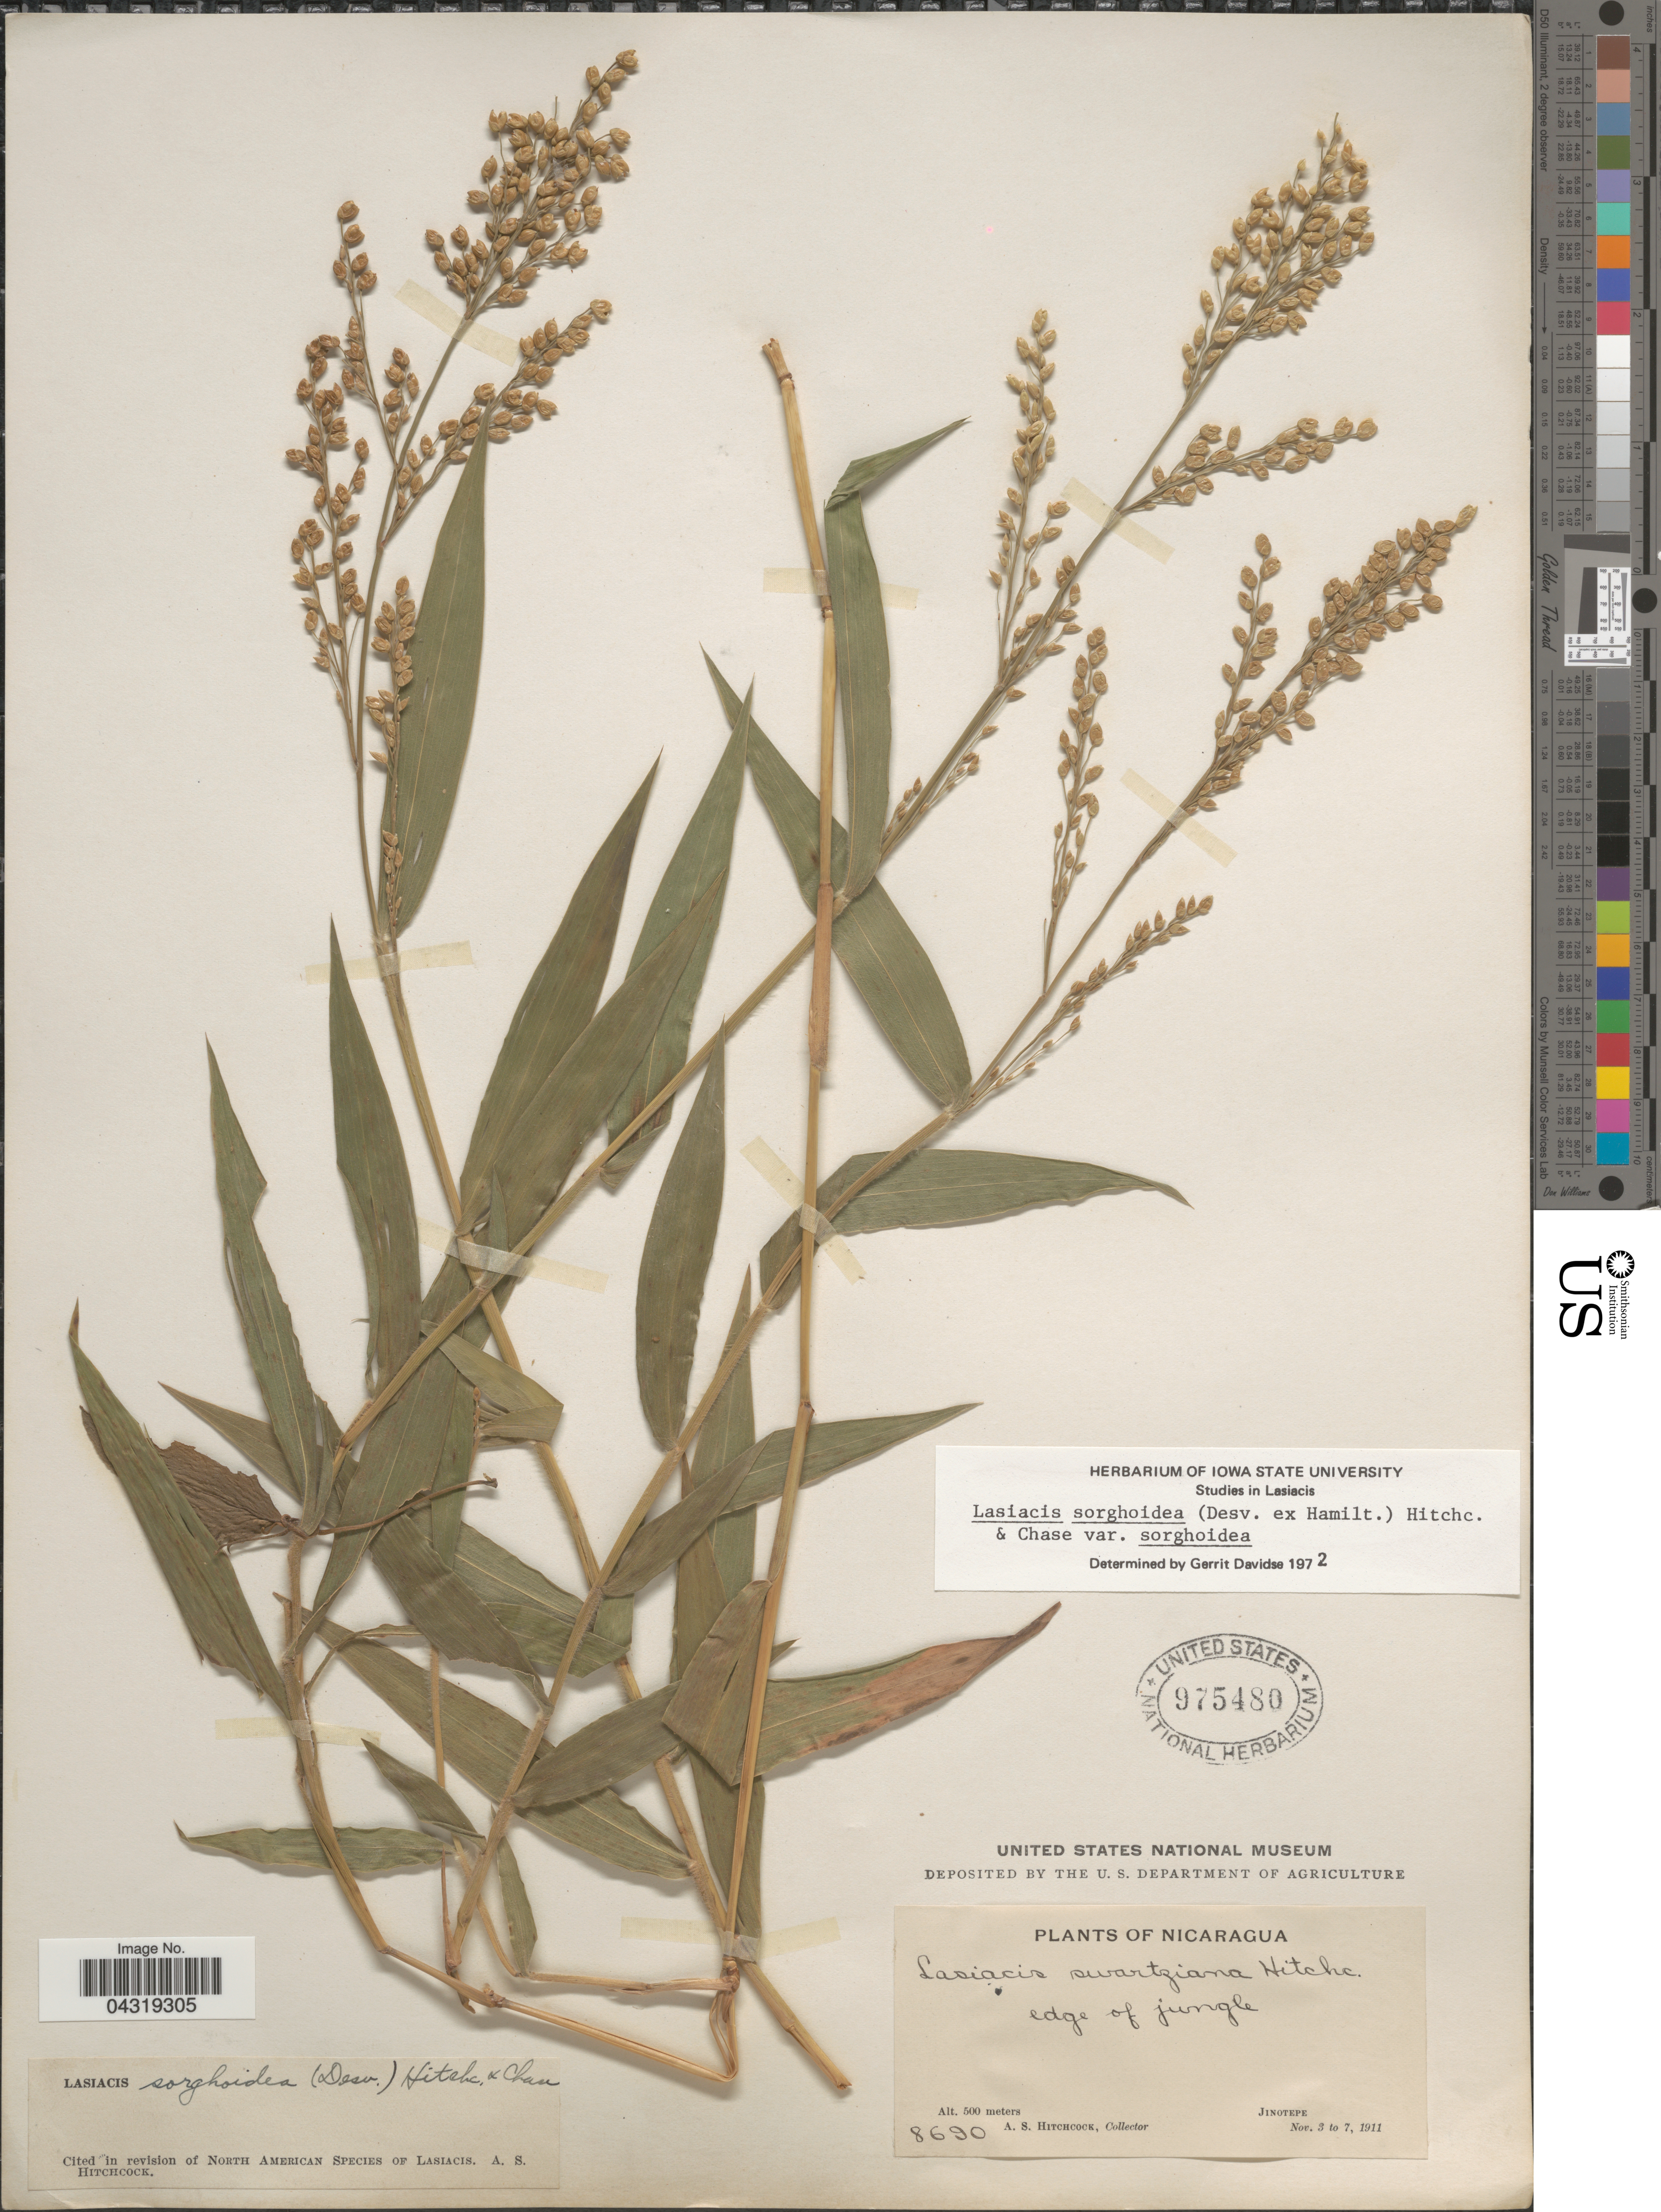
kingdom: Plantae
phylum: Tracheophyta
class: Liliopsida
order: Poales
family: Poaceae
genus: Lasiacis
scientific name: Lasiacis sorghoidea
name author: (Desv. ex Ham.) Hitchc. & Chase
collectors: A. S. Hitchcock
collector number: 8690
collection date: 1911-11-03/1911-11-07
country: Nicaragua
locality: Jinotepe.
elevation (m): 500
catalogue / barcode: US 975480